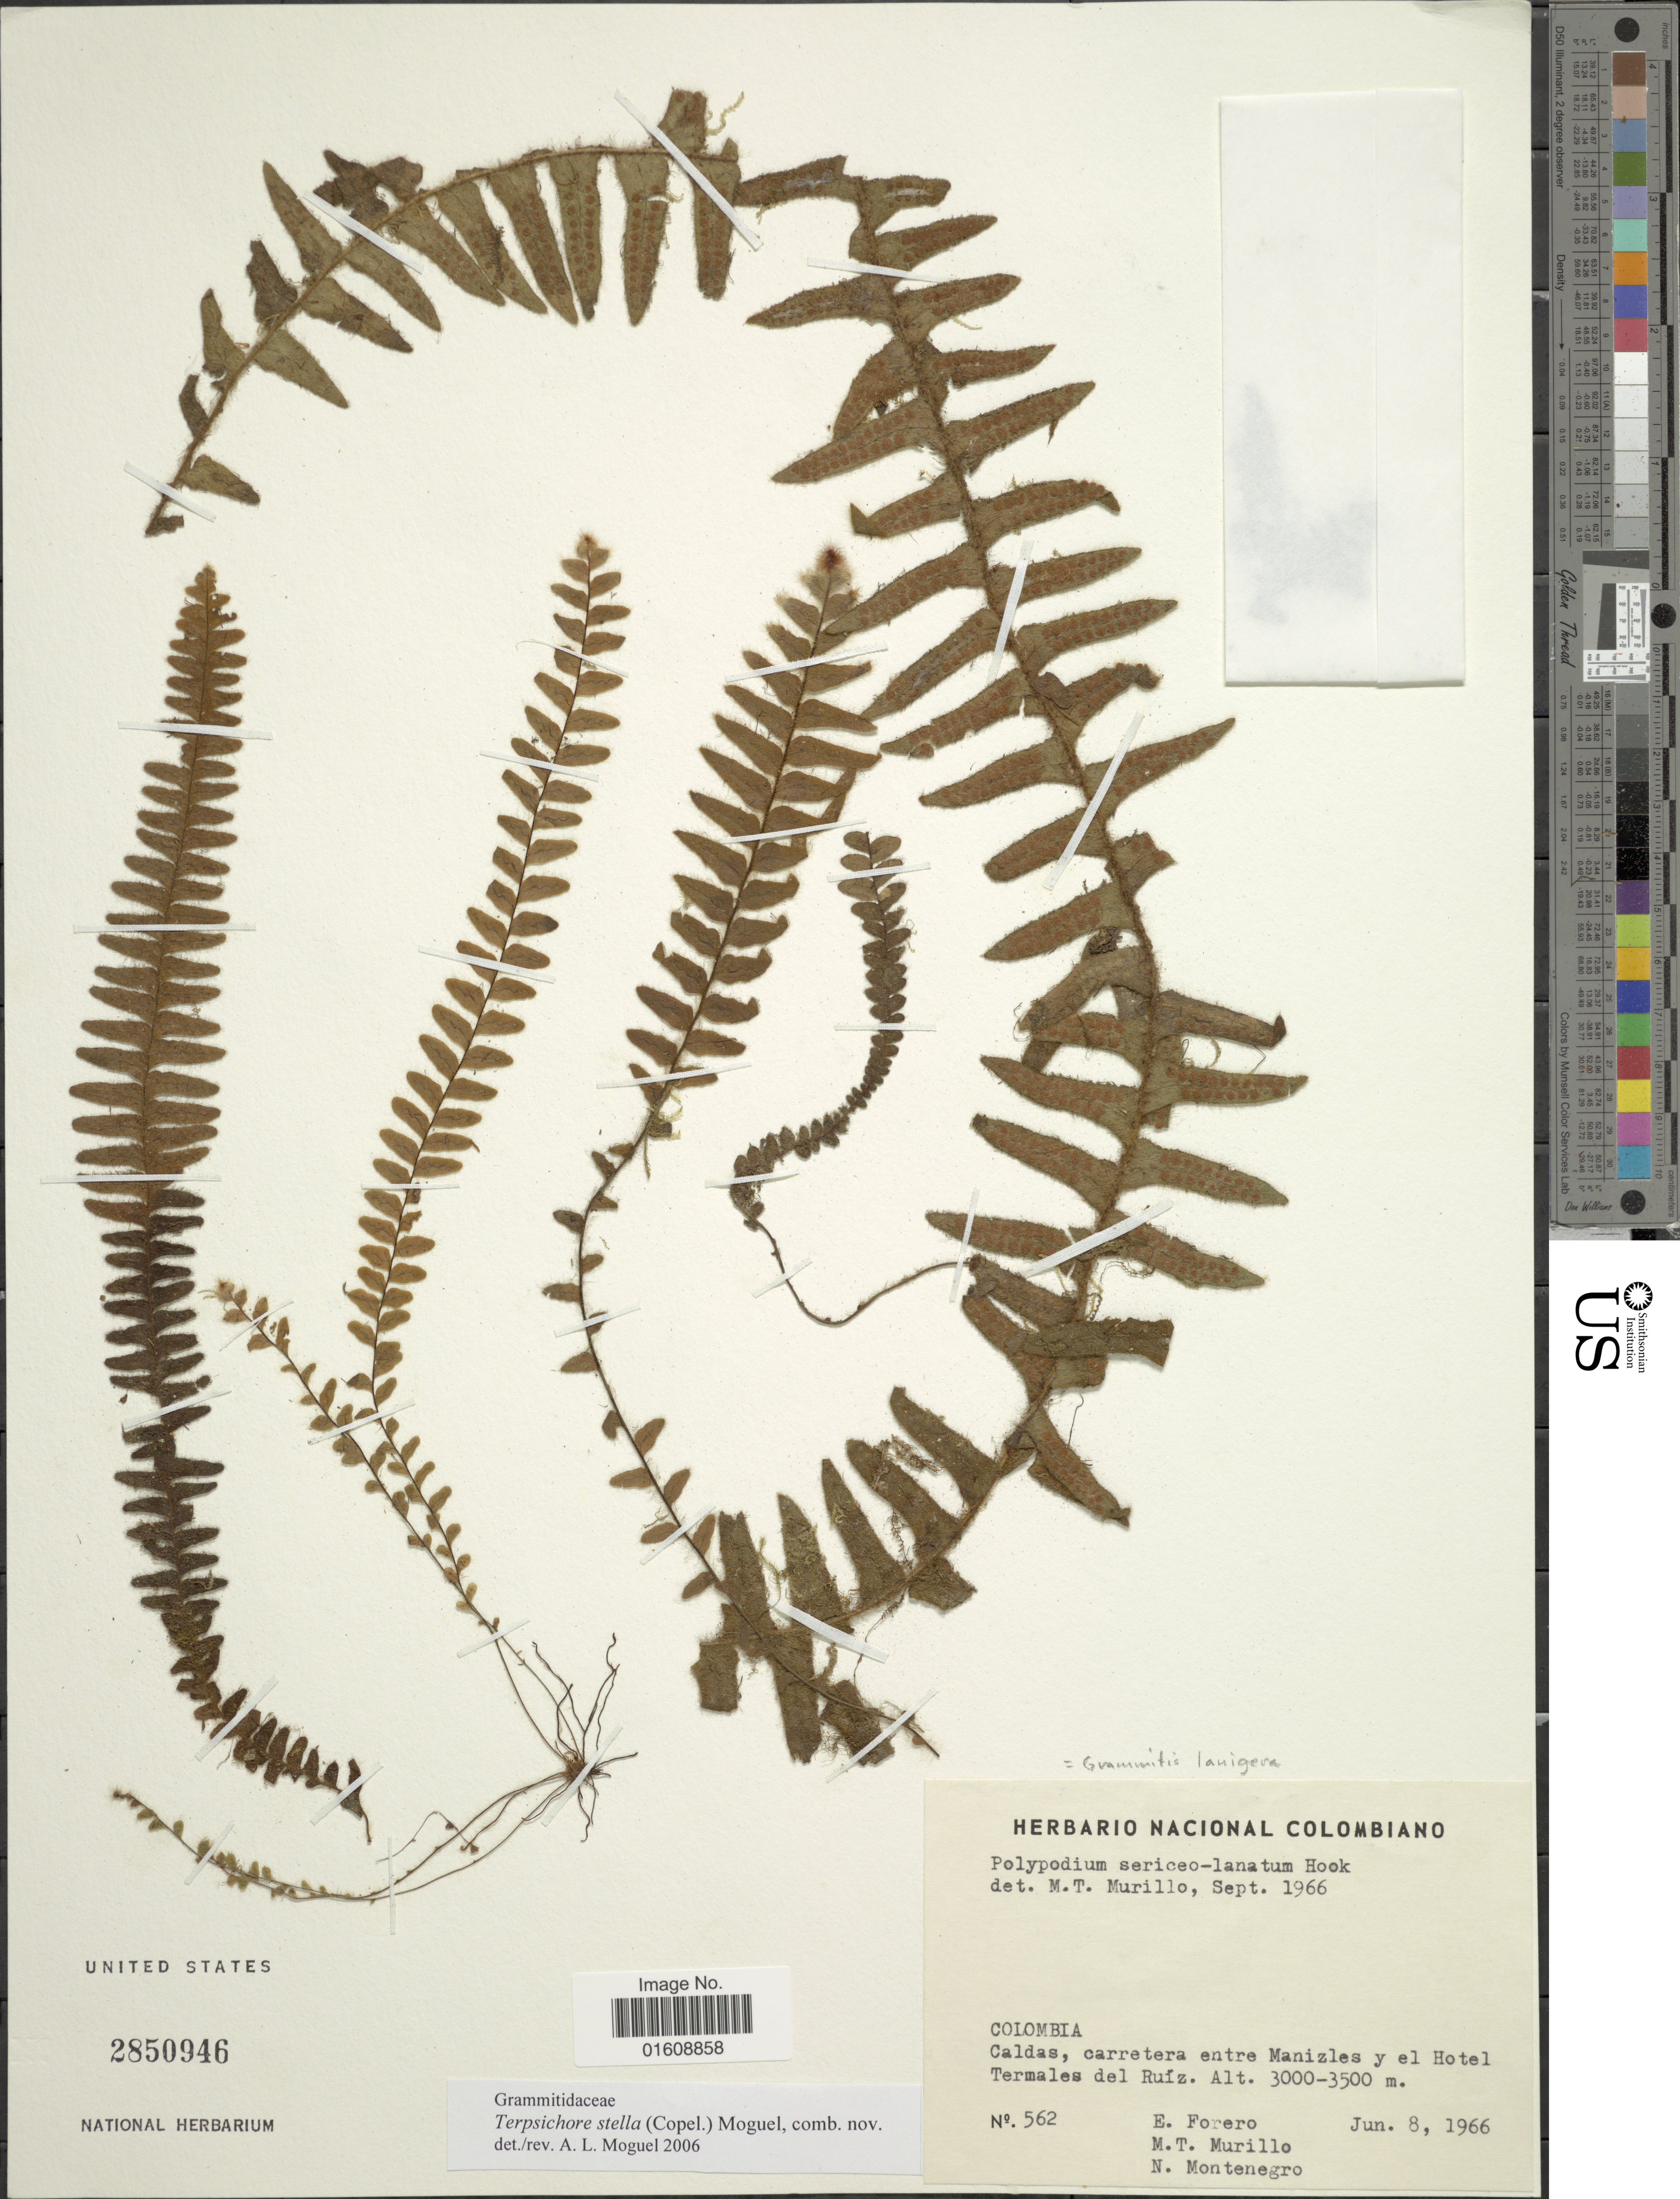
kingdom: Plantae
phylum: Tracheophyta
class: Polypodiopsida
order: Polypodiales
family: Polypodiaceae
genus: Alansmia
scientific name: Alansmia stella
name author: (Copel.) Moguel & M. Kessler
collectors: E. Forero, M. Murillo & N. Montenegro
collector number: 562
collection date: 1966-06-08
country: Colombia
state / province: Caldas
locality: Carretera entre Manizles y el Hotel Termales del Ruíz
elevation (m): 3000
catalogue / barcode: US 2850946